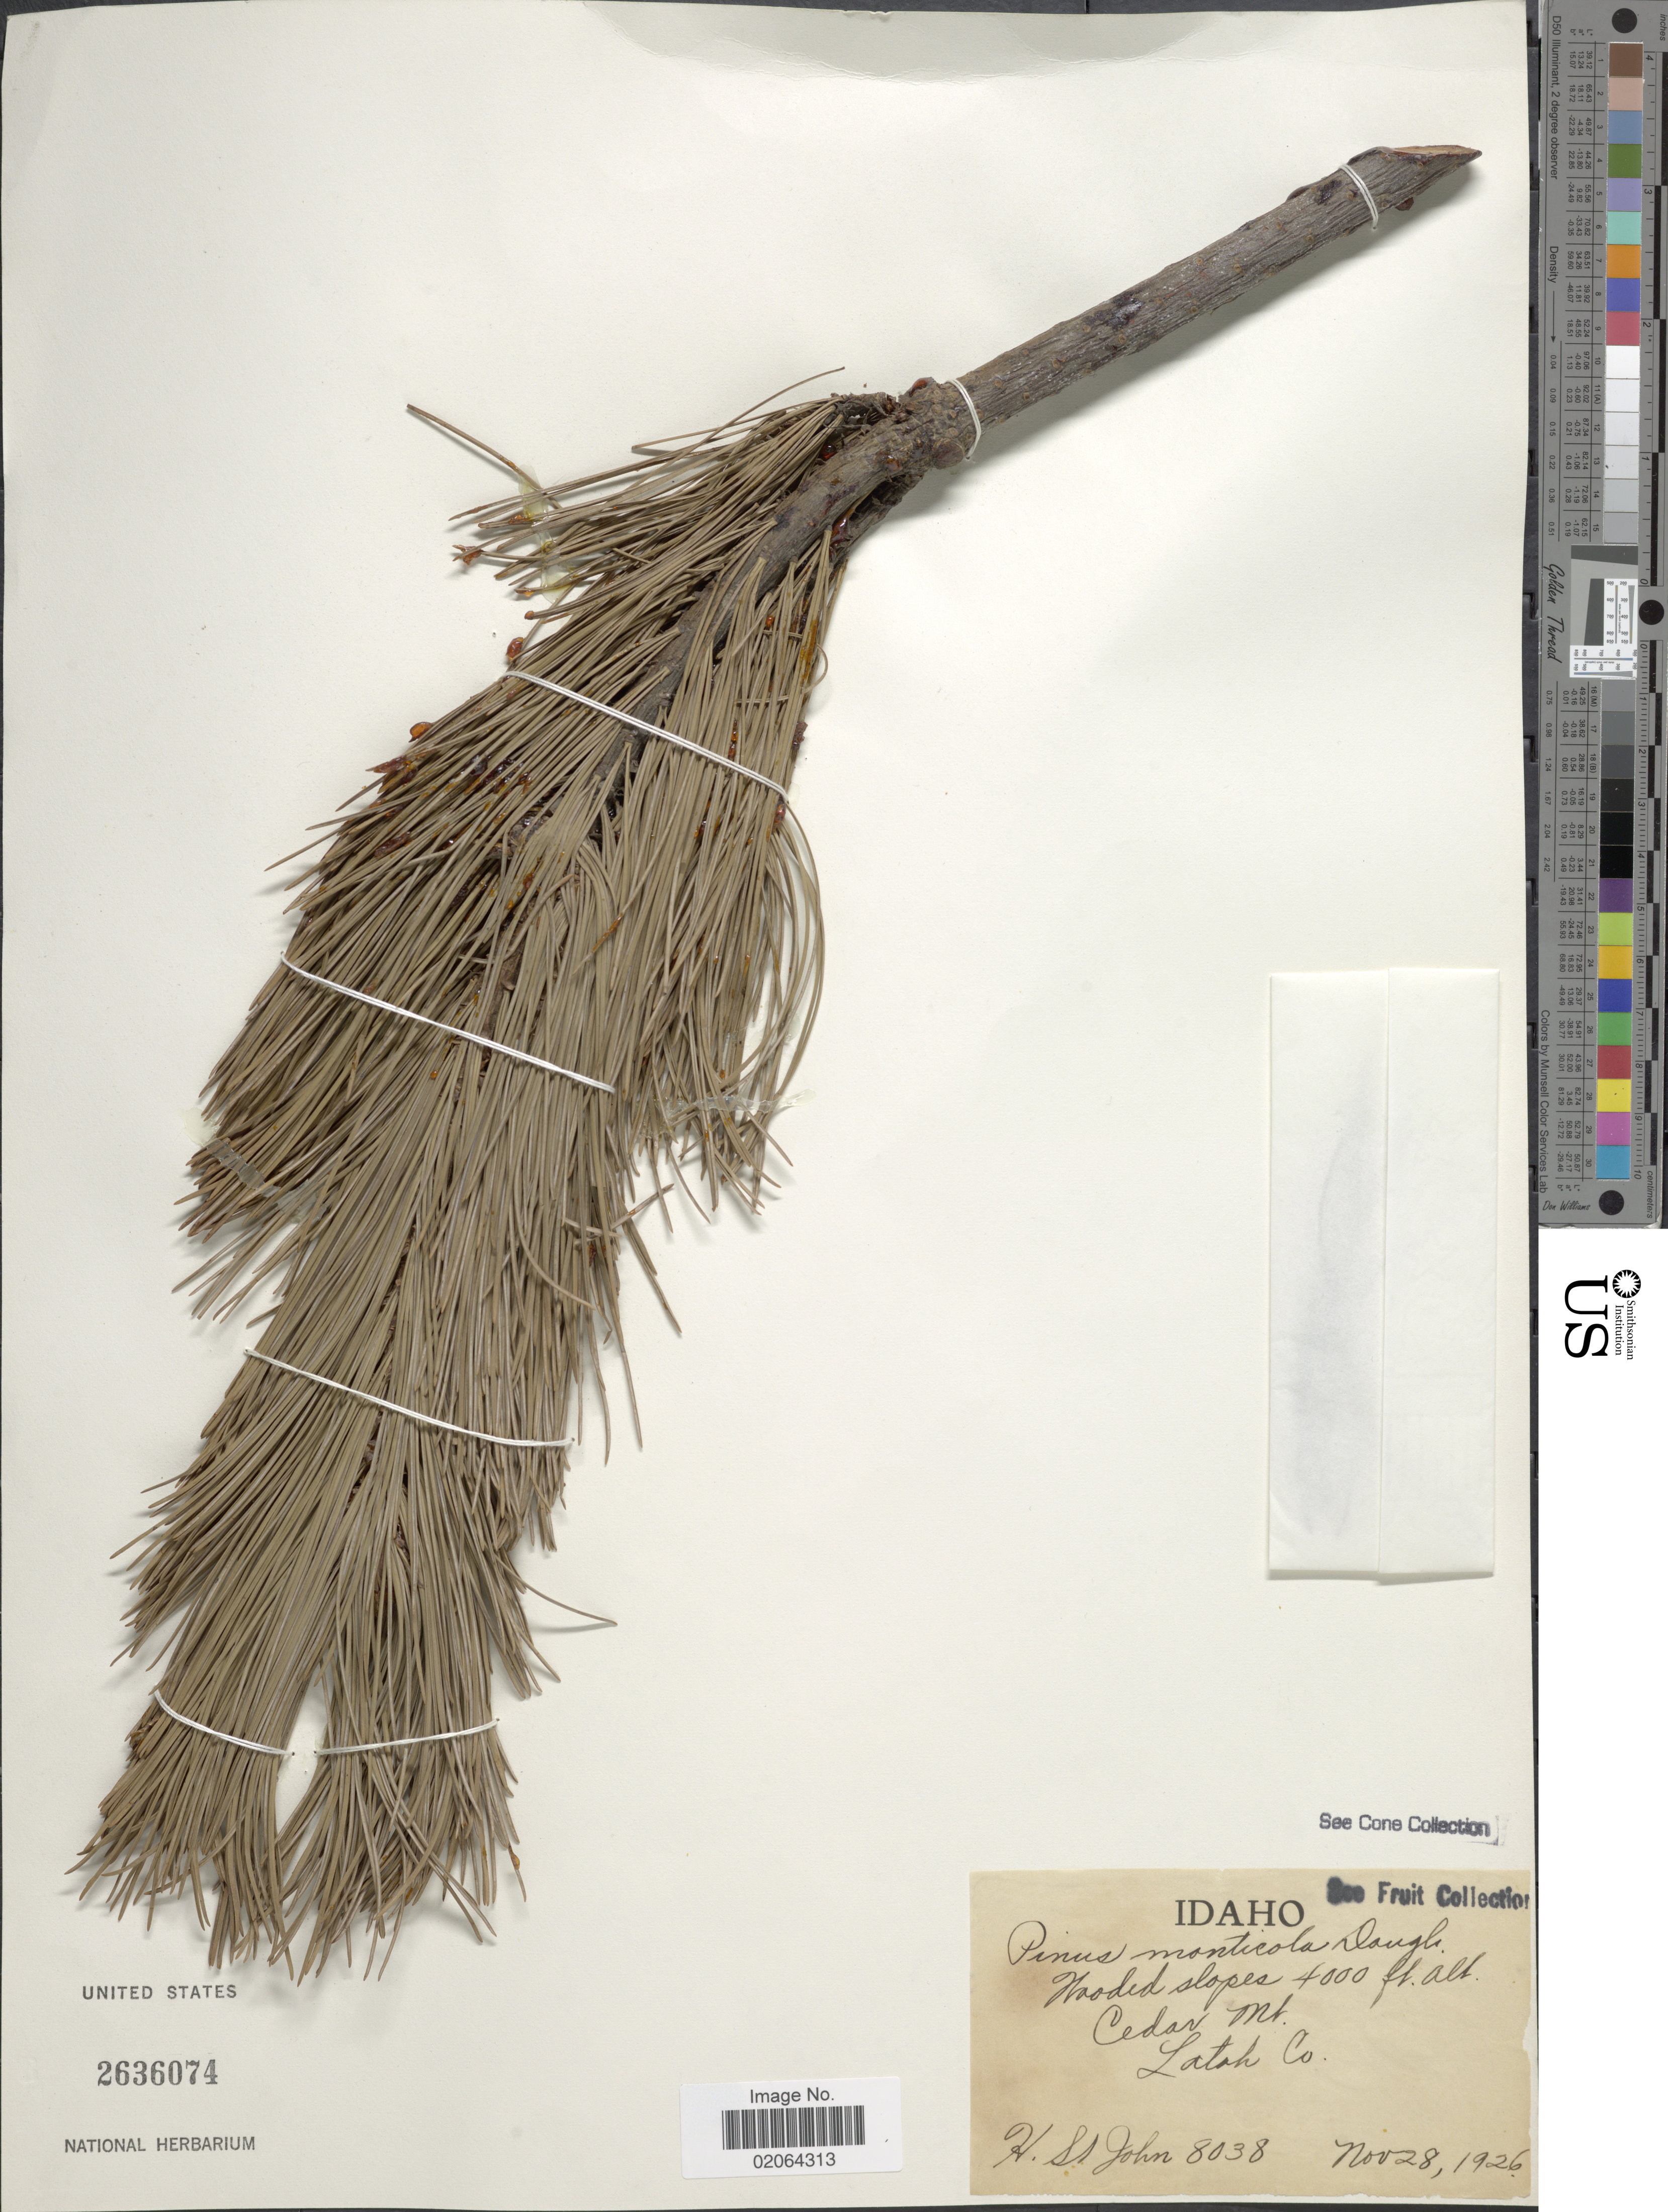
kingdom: Plantae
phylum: Tracheophyta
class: Pinopsida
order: Pinales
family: Pinaceae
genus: Pinus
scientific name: Pinus monticola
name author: Douglas ex D. Don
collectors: H. St. John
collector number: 8038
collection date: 1926-11-28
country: United States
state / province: Idaho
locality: Idaho.Wooded slopes Cedar Mt. Latah Co.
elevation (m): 1219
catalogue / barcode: US 2636074